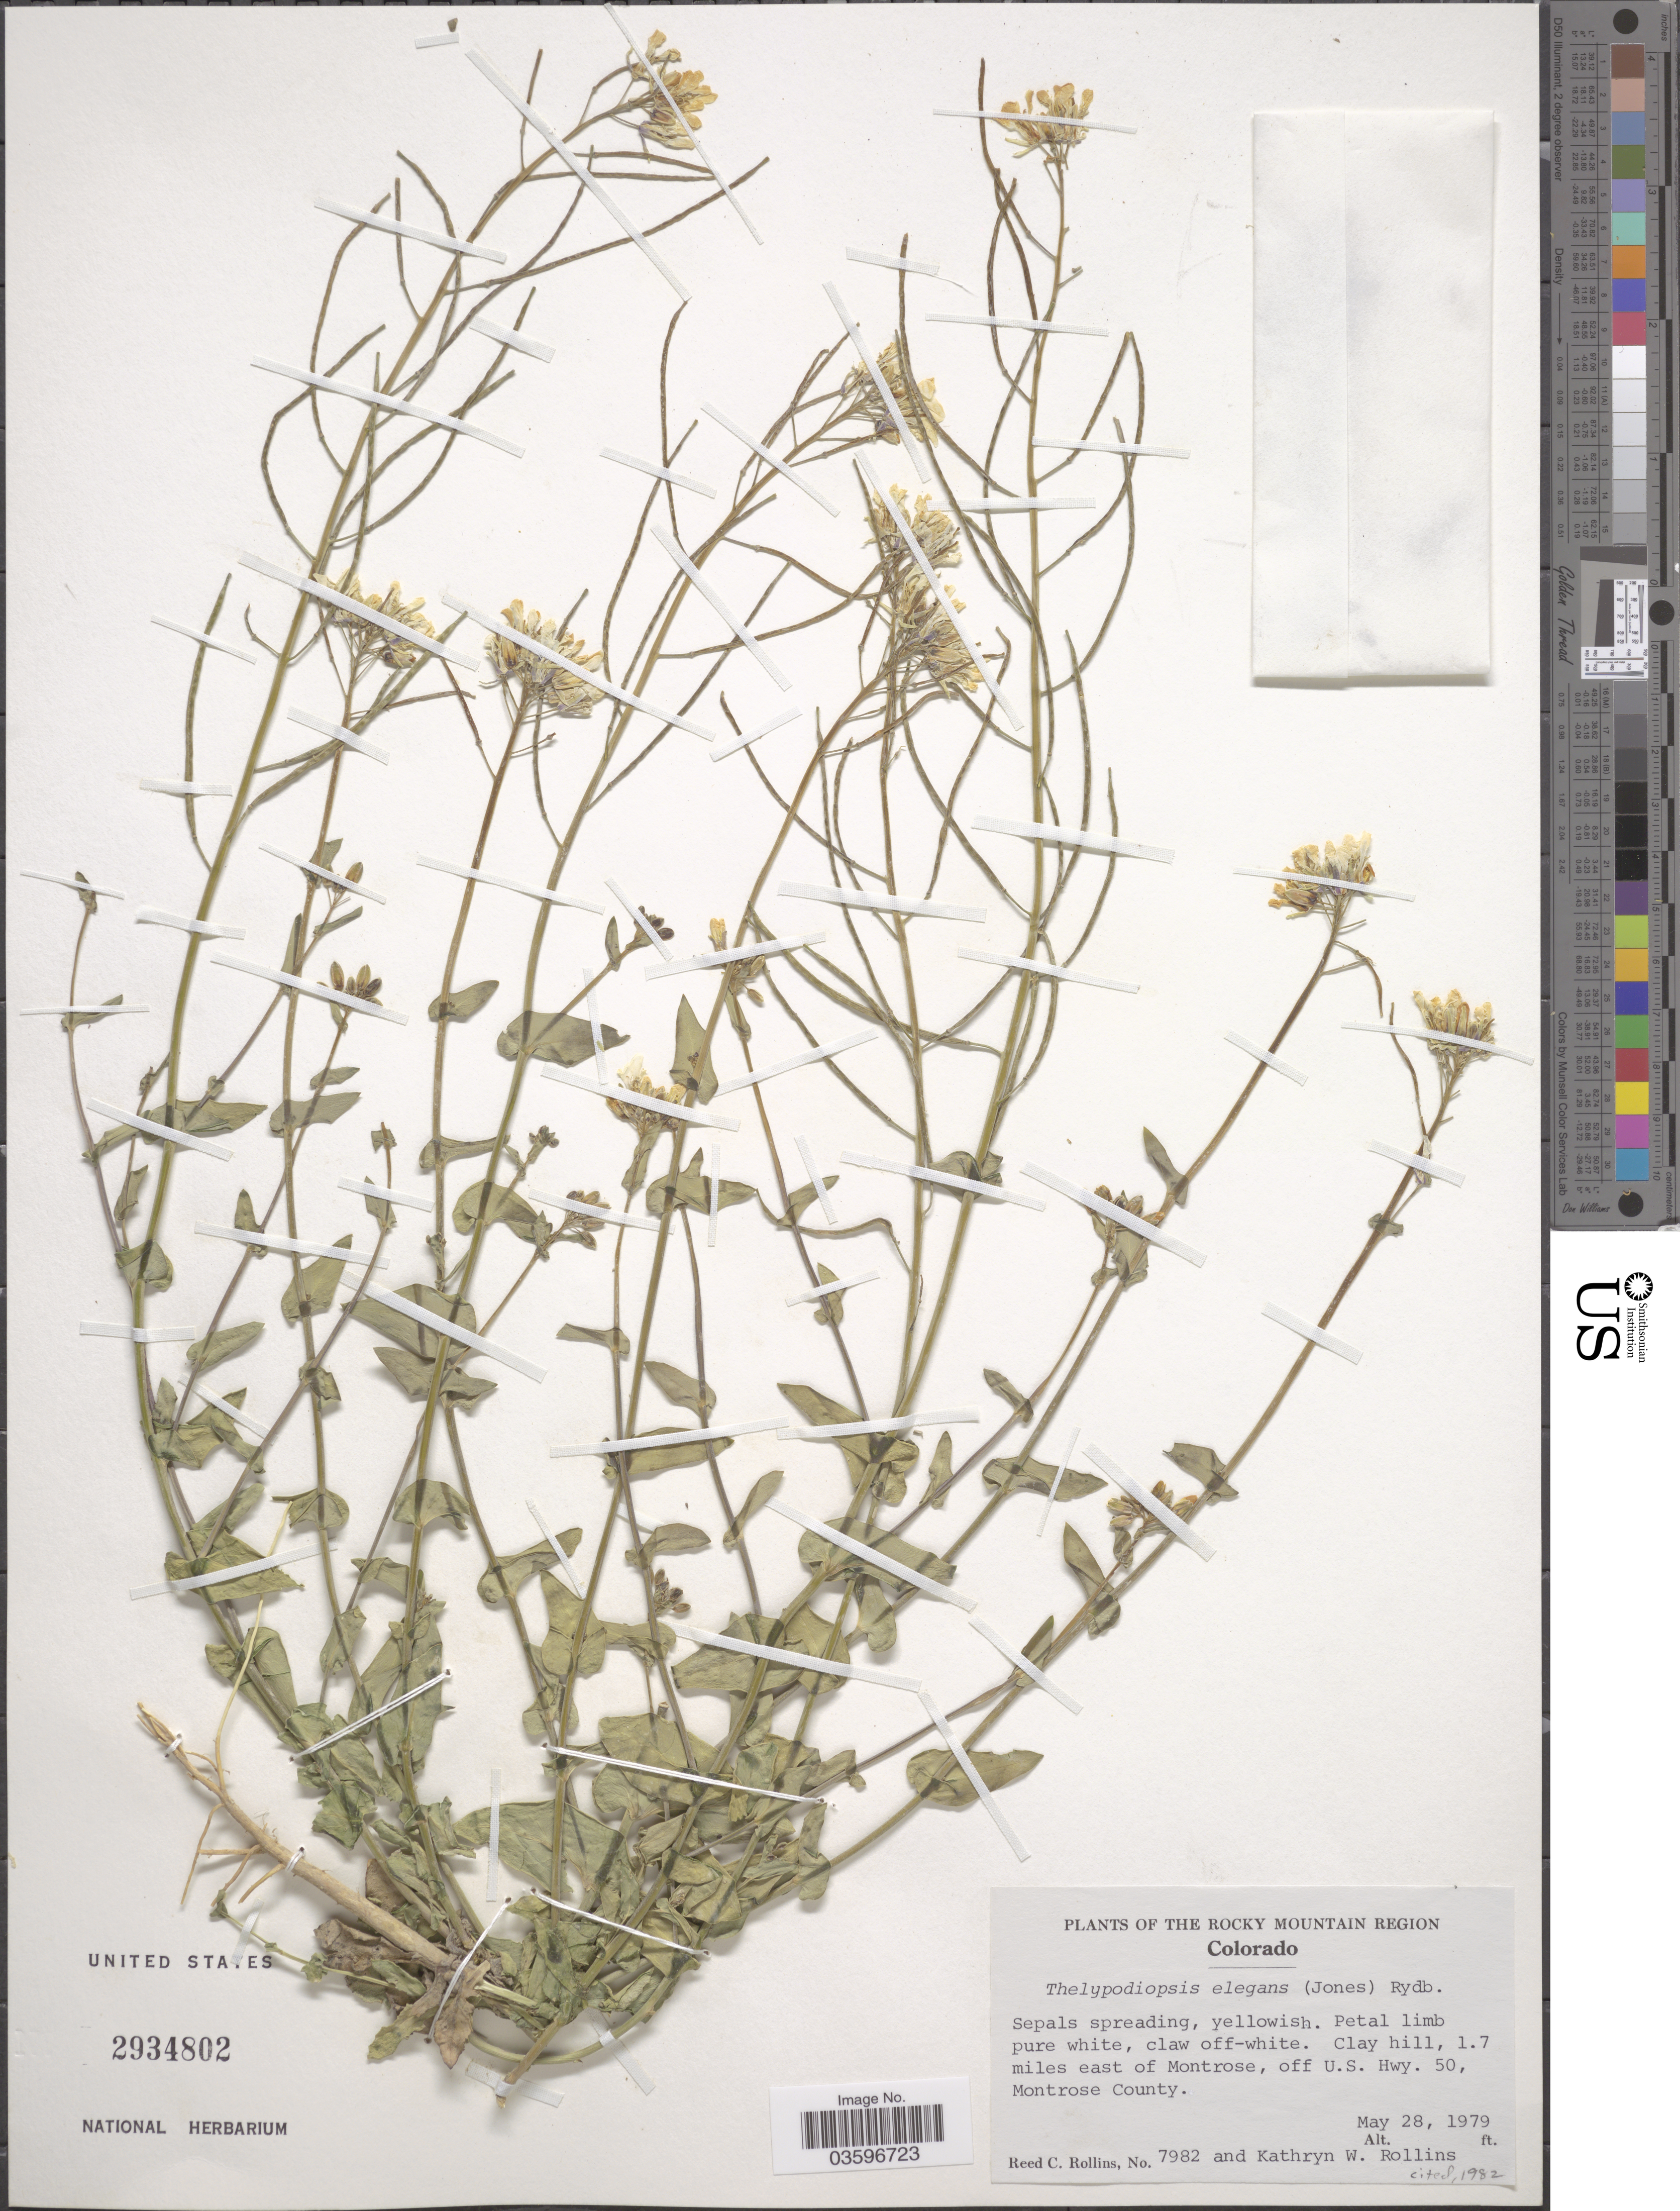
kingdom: Plantae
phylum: Tracheophyta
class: Magnoliopsida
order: Brassicales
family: Brassicaceae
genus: Thelypodiopsis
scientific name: Thelypodiopsis elegans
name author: (M.E. Jones) Rydb.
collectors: R. C. Rollins & K. W. Rollins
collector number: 7982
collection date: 1979-05-28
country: United States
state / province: Colorado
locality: The Rocky Mountain Region. Clay hill, 1.7 miles east of Montrose, off U.S. Hwy. 50, Montrose County.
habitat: clay hill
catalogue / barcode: US 2934802